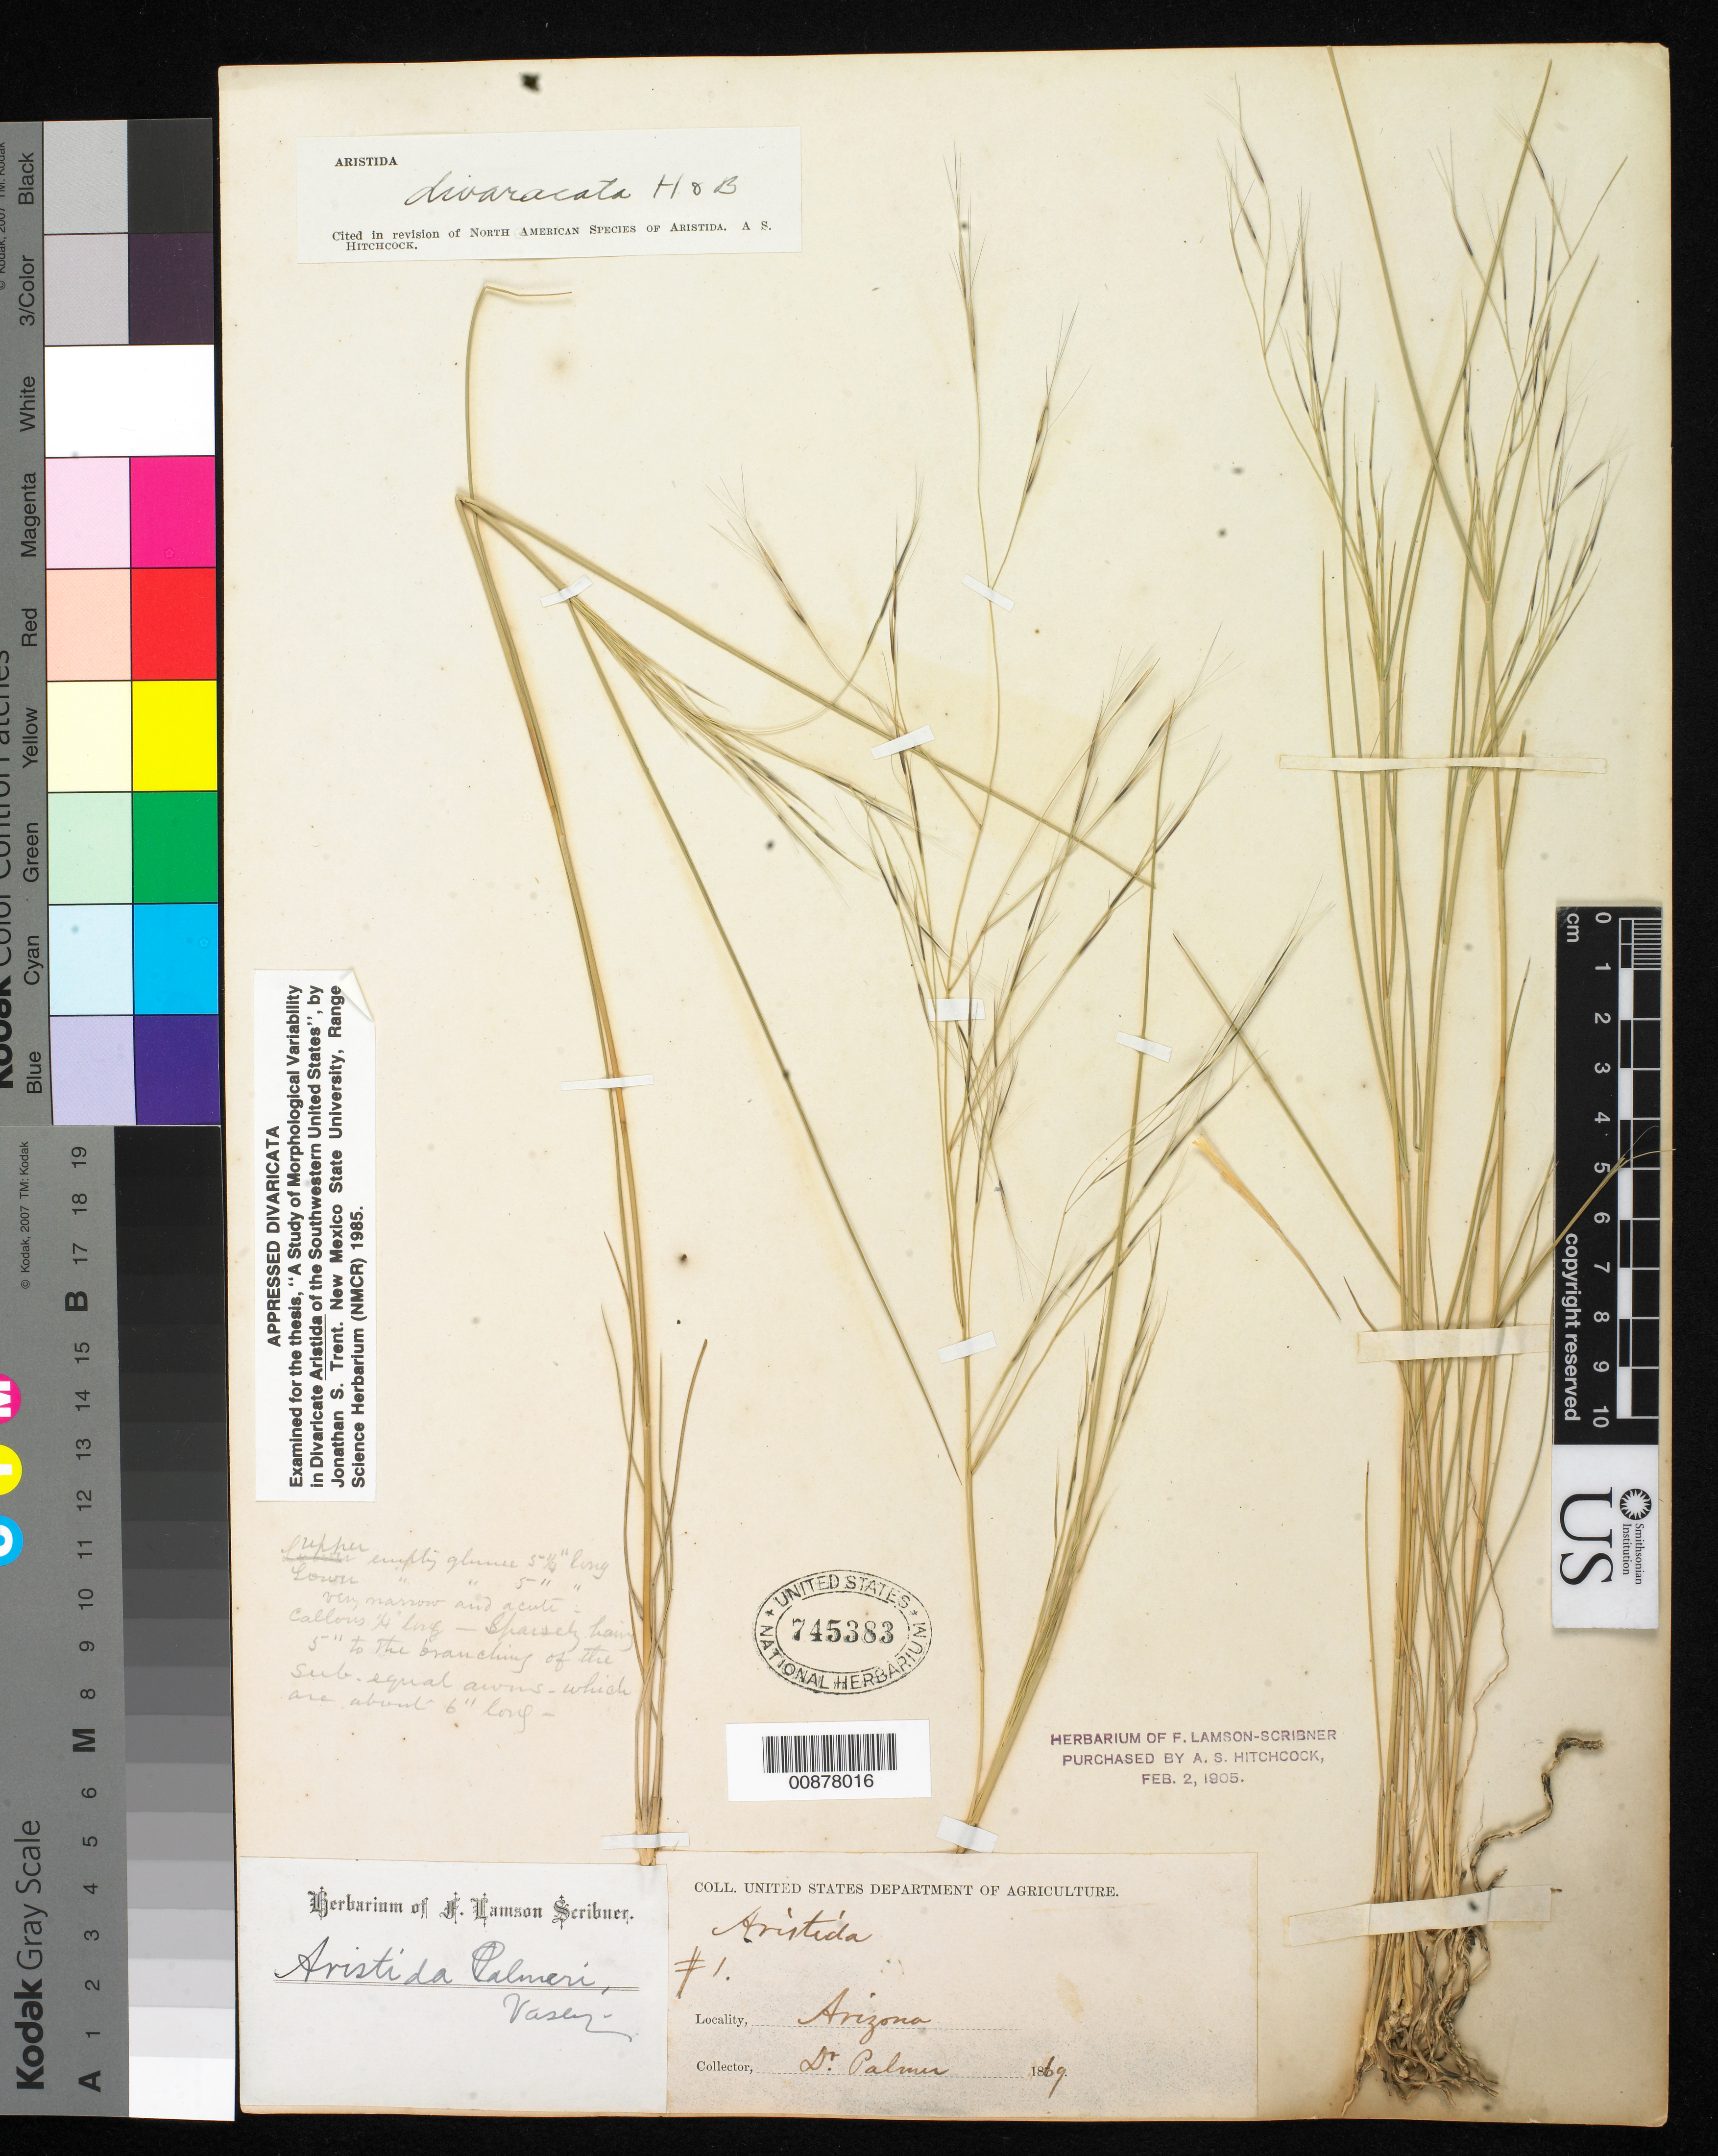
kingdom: Plantae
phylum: Tracheophyta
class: Liliopsida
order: Poales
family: Poaceae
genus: Aristida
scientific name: Aristida divaricata Lag., nom. illeg. hom.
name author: Lag.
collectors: E. Palmer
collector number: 1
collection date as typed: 1869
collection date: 1869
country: United States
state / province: Arizona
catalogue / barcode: US 745383